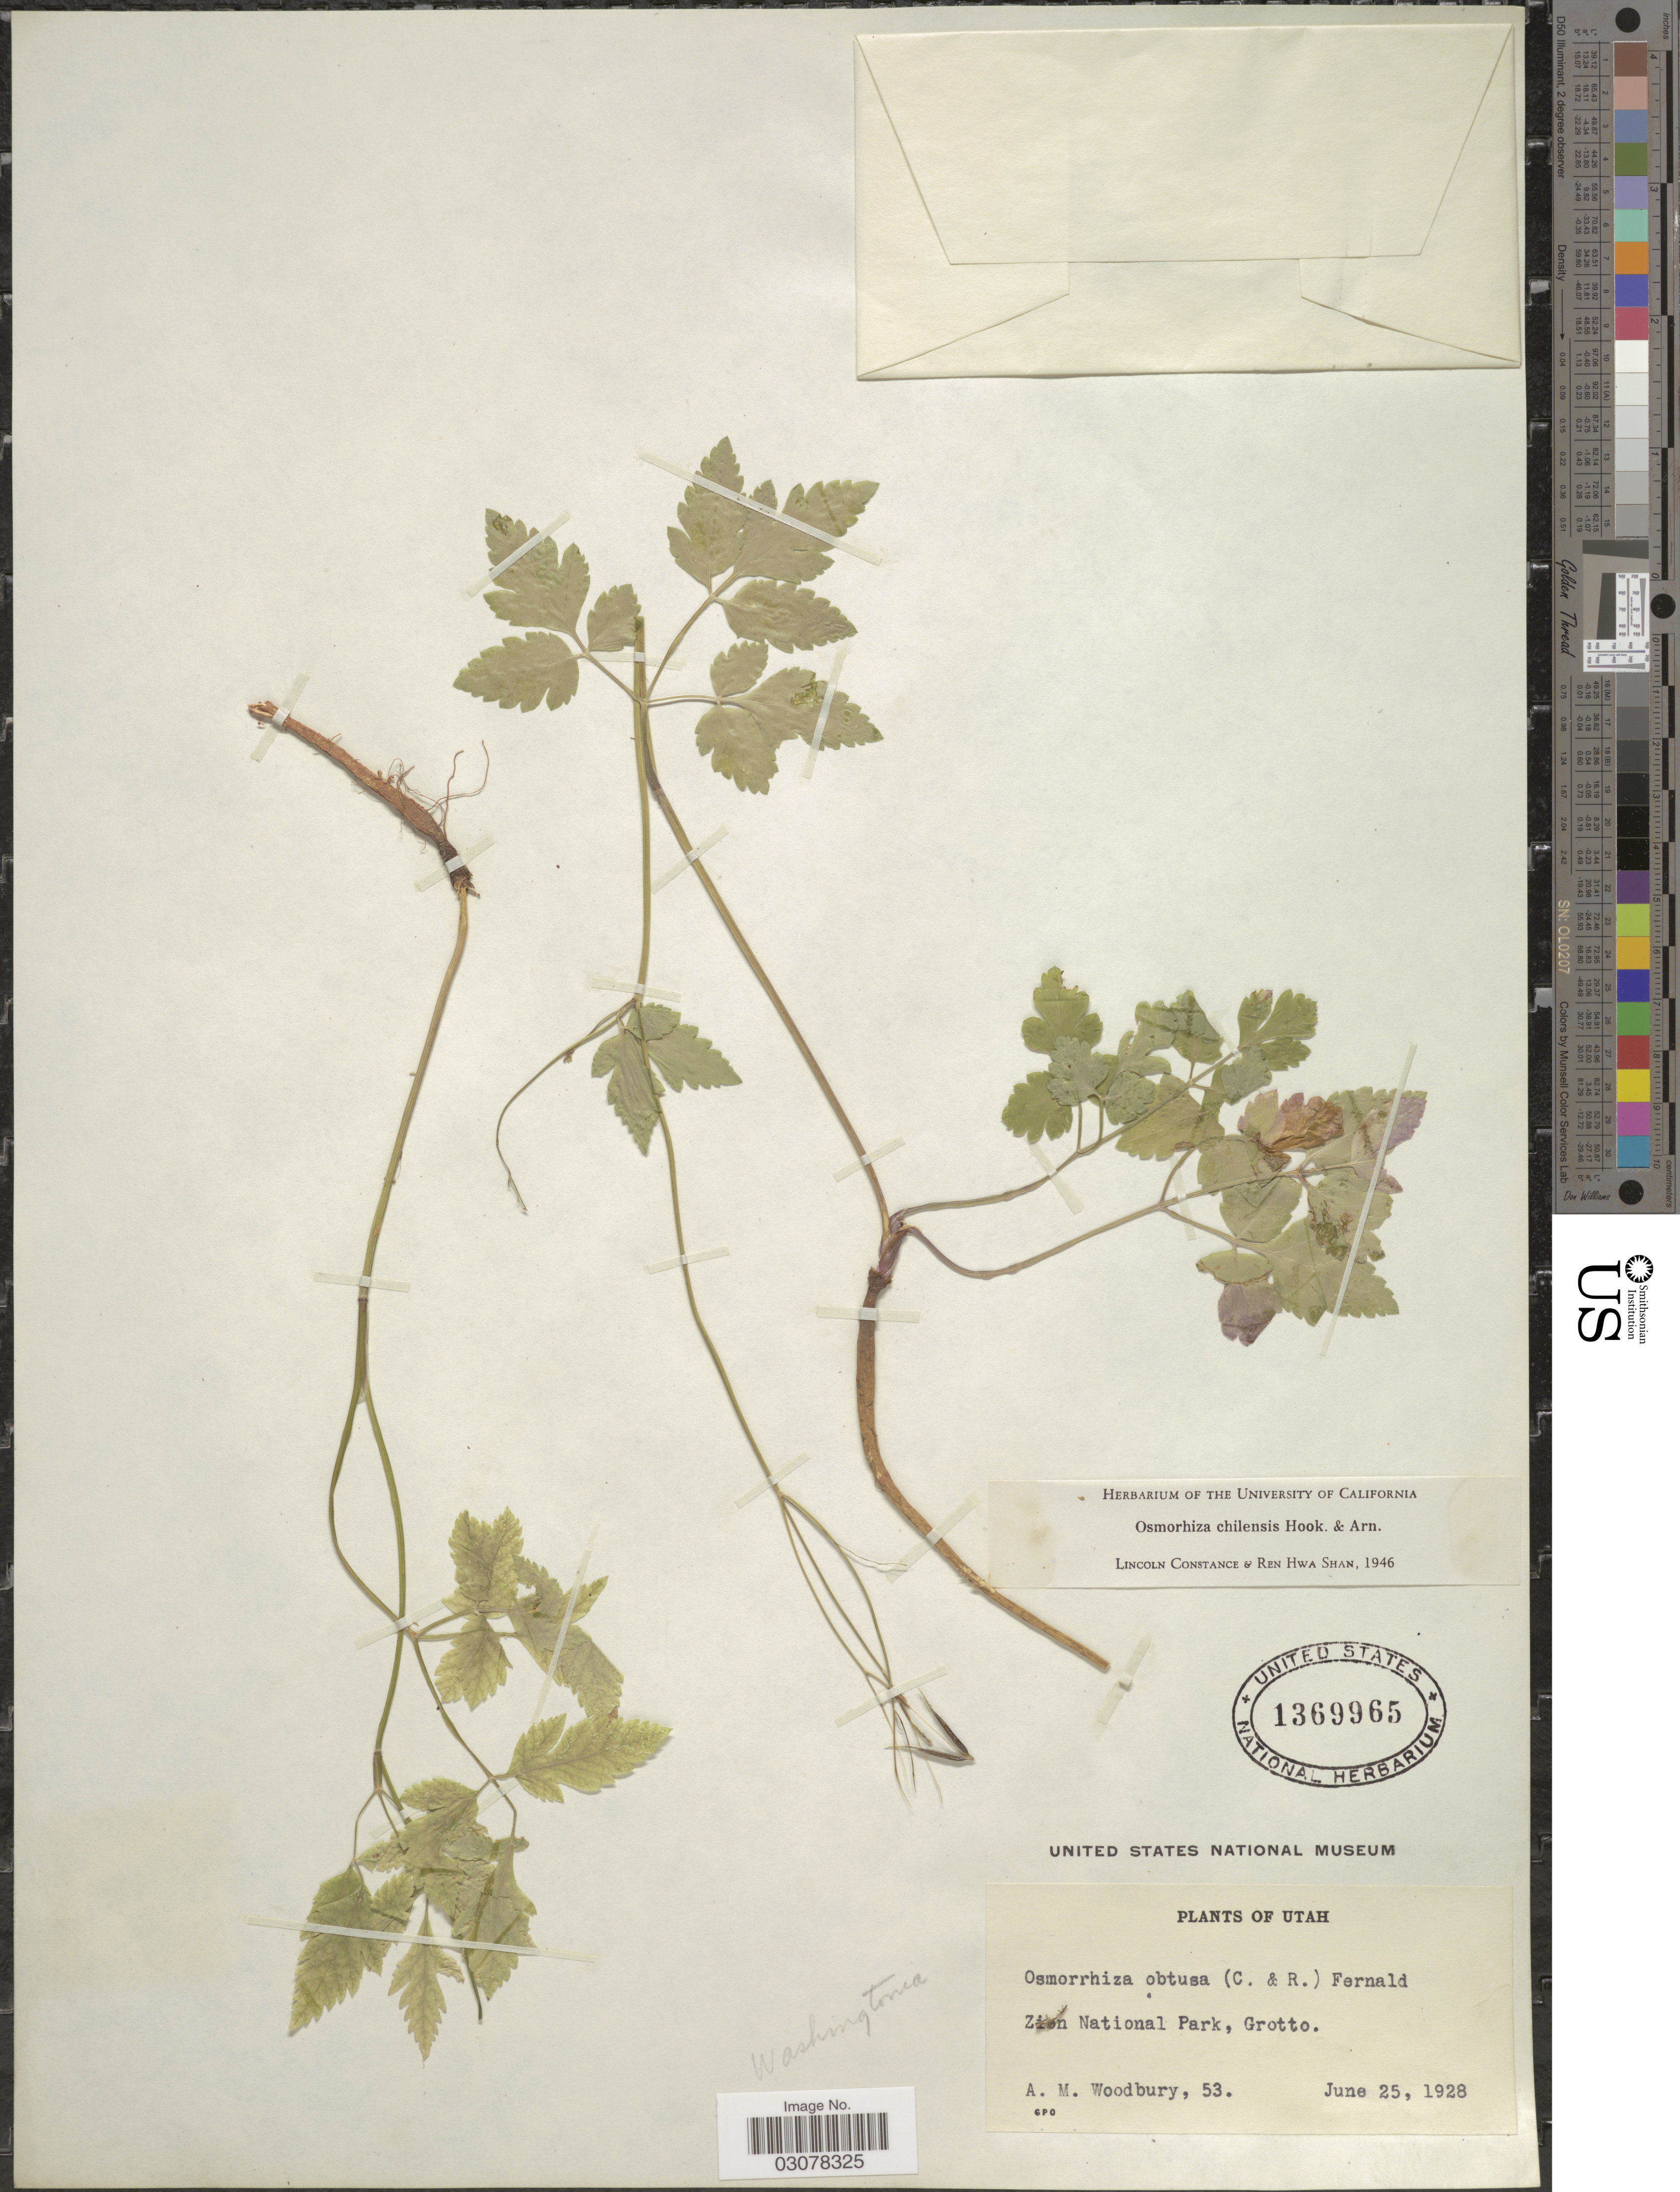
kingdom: Plantae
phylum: Tracheophyta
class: Magnoliopsida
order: Apiales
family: Apiaceae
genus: Osmorhiza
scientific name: Osmorhiza chilensis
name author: Hook. & Arn.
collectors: A. M. Woodbury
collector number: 53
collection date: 1928-06-25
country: United States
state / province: Utah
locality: Zion National Park, Grotto.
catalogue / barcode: US 1369965